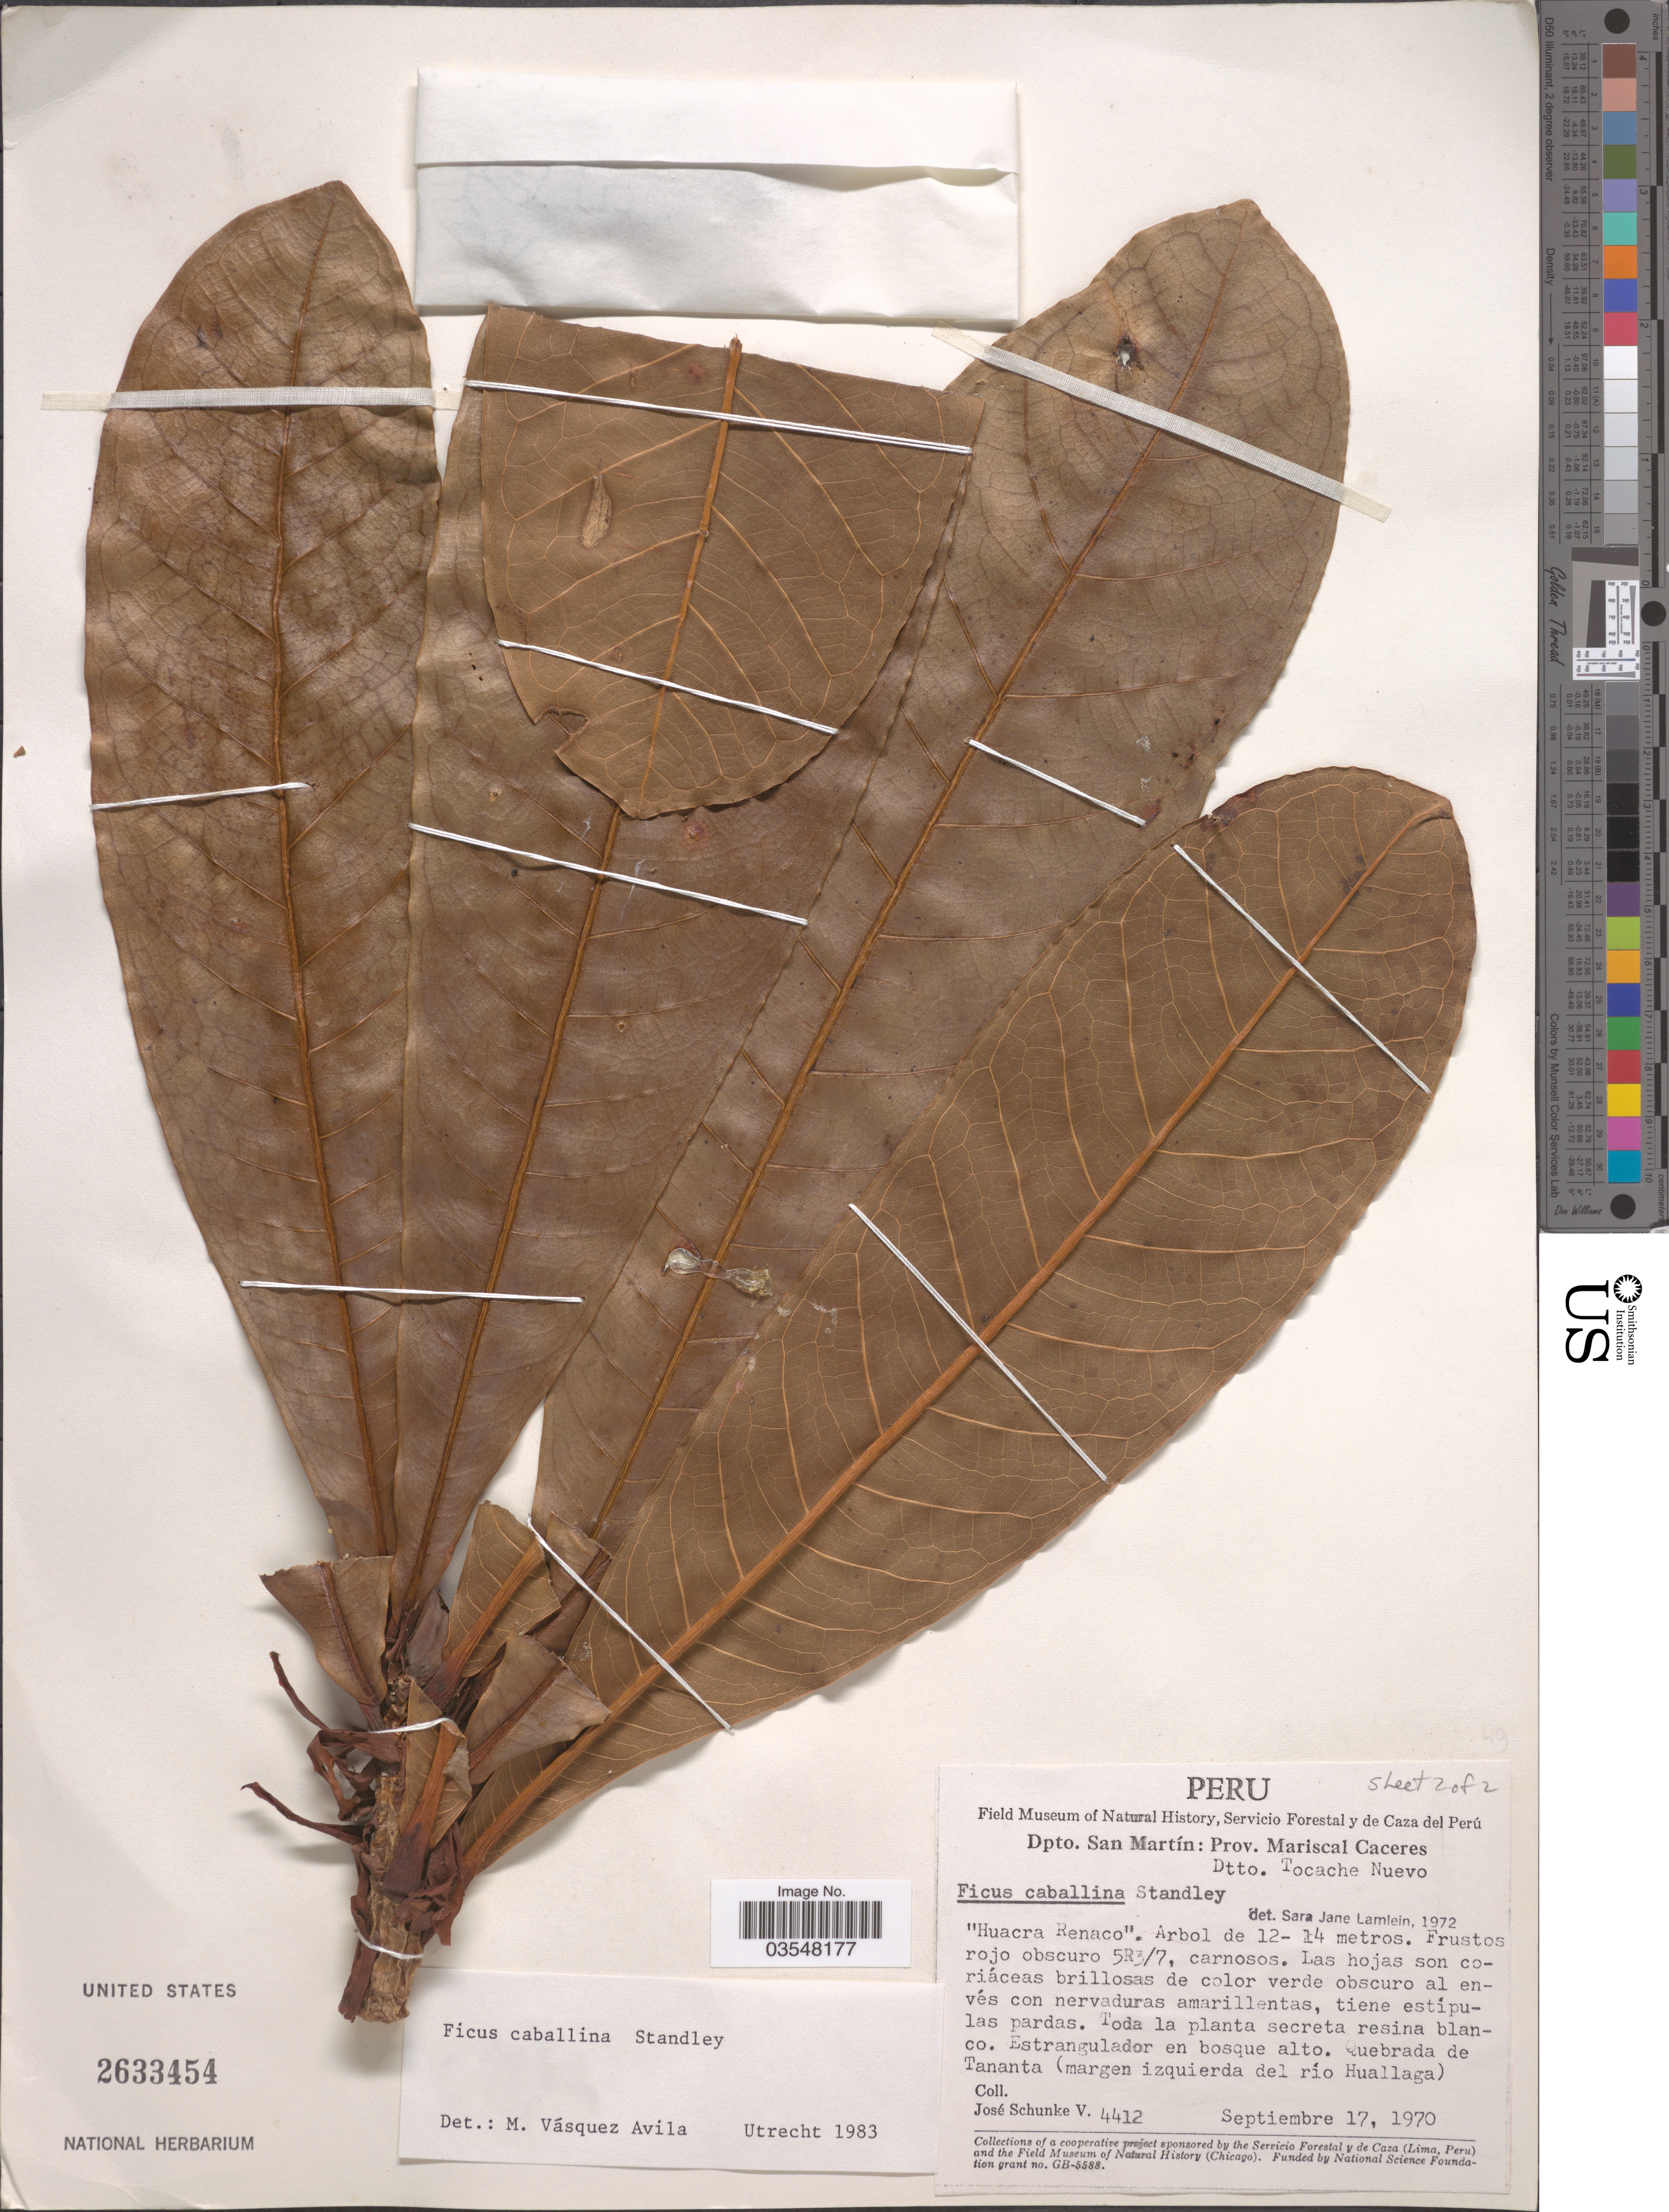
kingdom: Plantae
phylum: Tracheophyta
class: Magnoliopsida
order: Rosales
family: Moraceae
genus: Ficus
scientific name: Ficus caballina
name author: Standl.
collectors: J. Schunke Vigo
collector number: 4412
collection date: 1970-09-17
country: Peru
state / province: San Martín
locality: Dpto. San Martín: Prov. Mariscal Caceres. Dtto. Tocache Nuevo. Quebrada de Tananta (margen izquierda del rio Huallaga).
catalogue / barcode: US 2633454